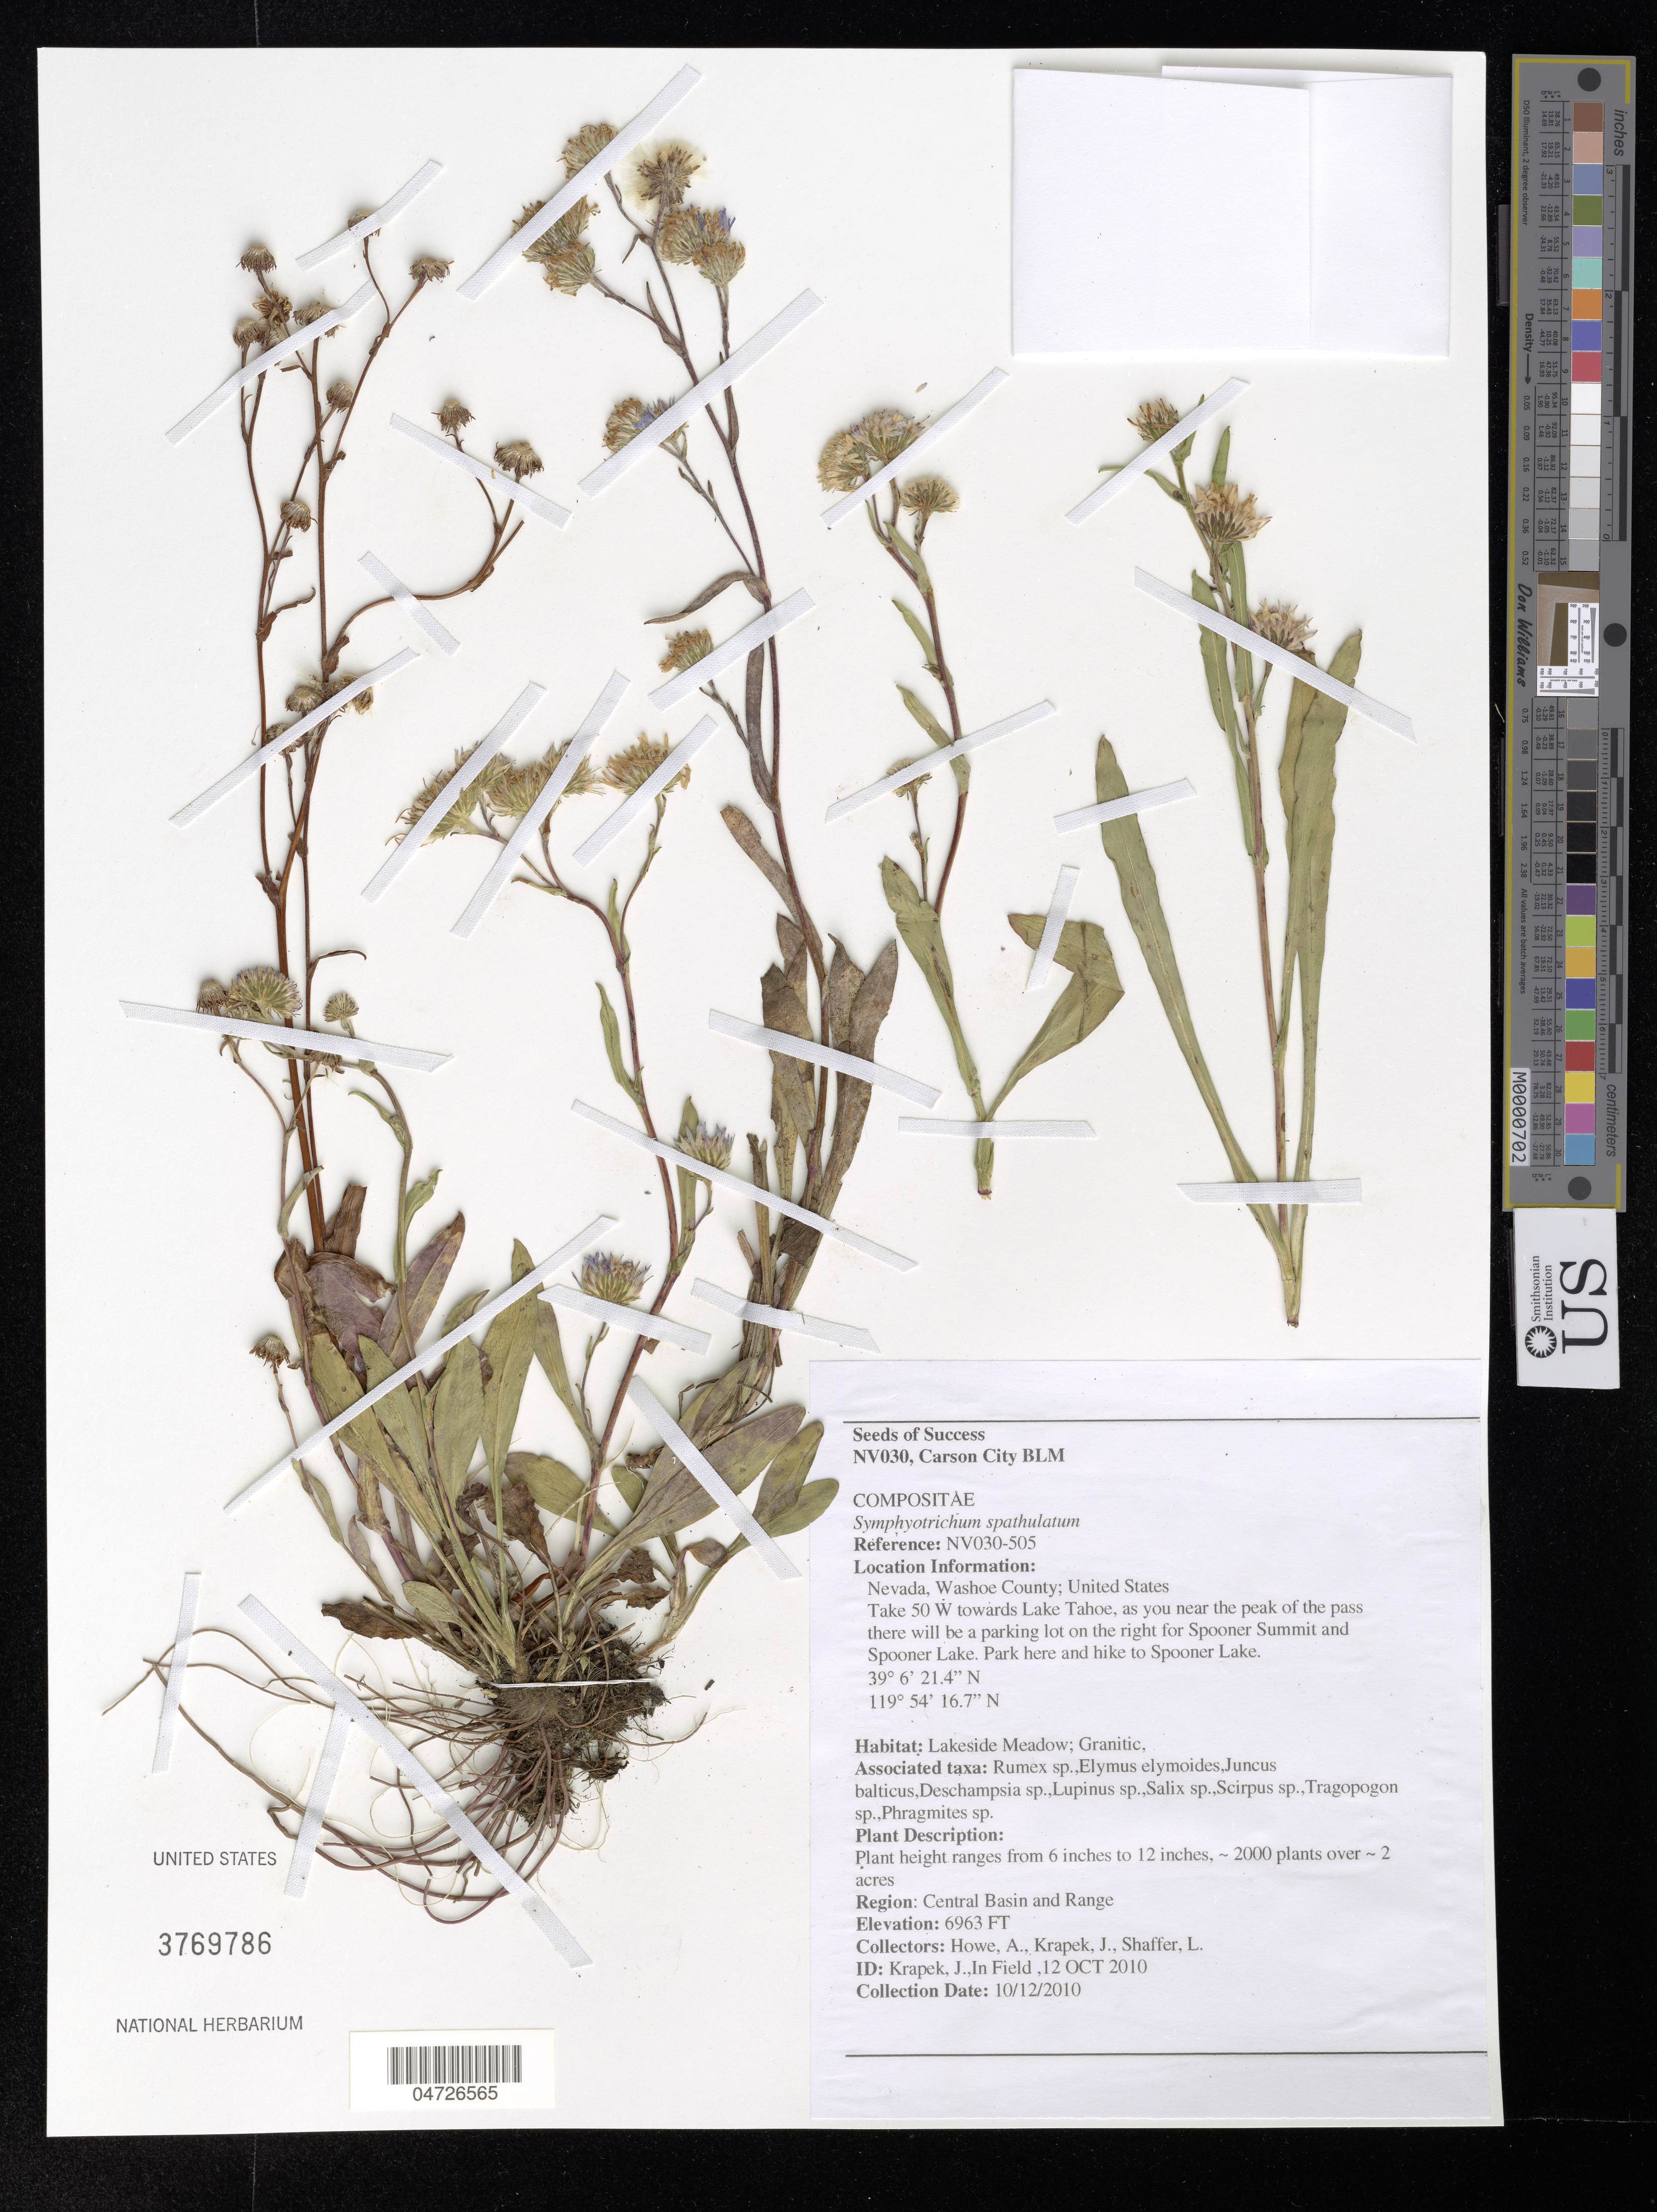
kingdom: Plantae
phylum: Tracheophyta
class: Magnoliopsida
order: Asterales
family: Asteraceae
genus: Symphyotrichum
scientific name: Symphyotrichum spathulatum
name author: (Lindl.) G.L. Nesom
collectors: A. Howe, J. Krapek & L. Shaffer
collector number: NV030-505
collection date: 2010-12-10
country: United States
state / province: Nevada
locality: Washoe County. Take 50 W towards Lake Tahoe, as you near the peak of the pass there will be a parking lot on the right for Spooner Summit and Spooner Lake. Park here and hike to Spooner Lake.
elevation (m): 2122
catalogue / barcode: US 3769786